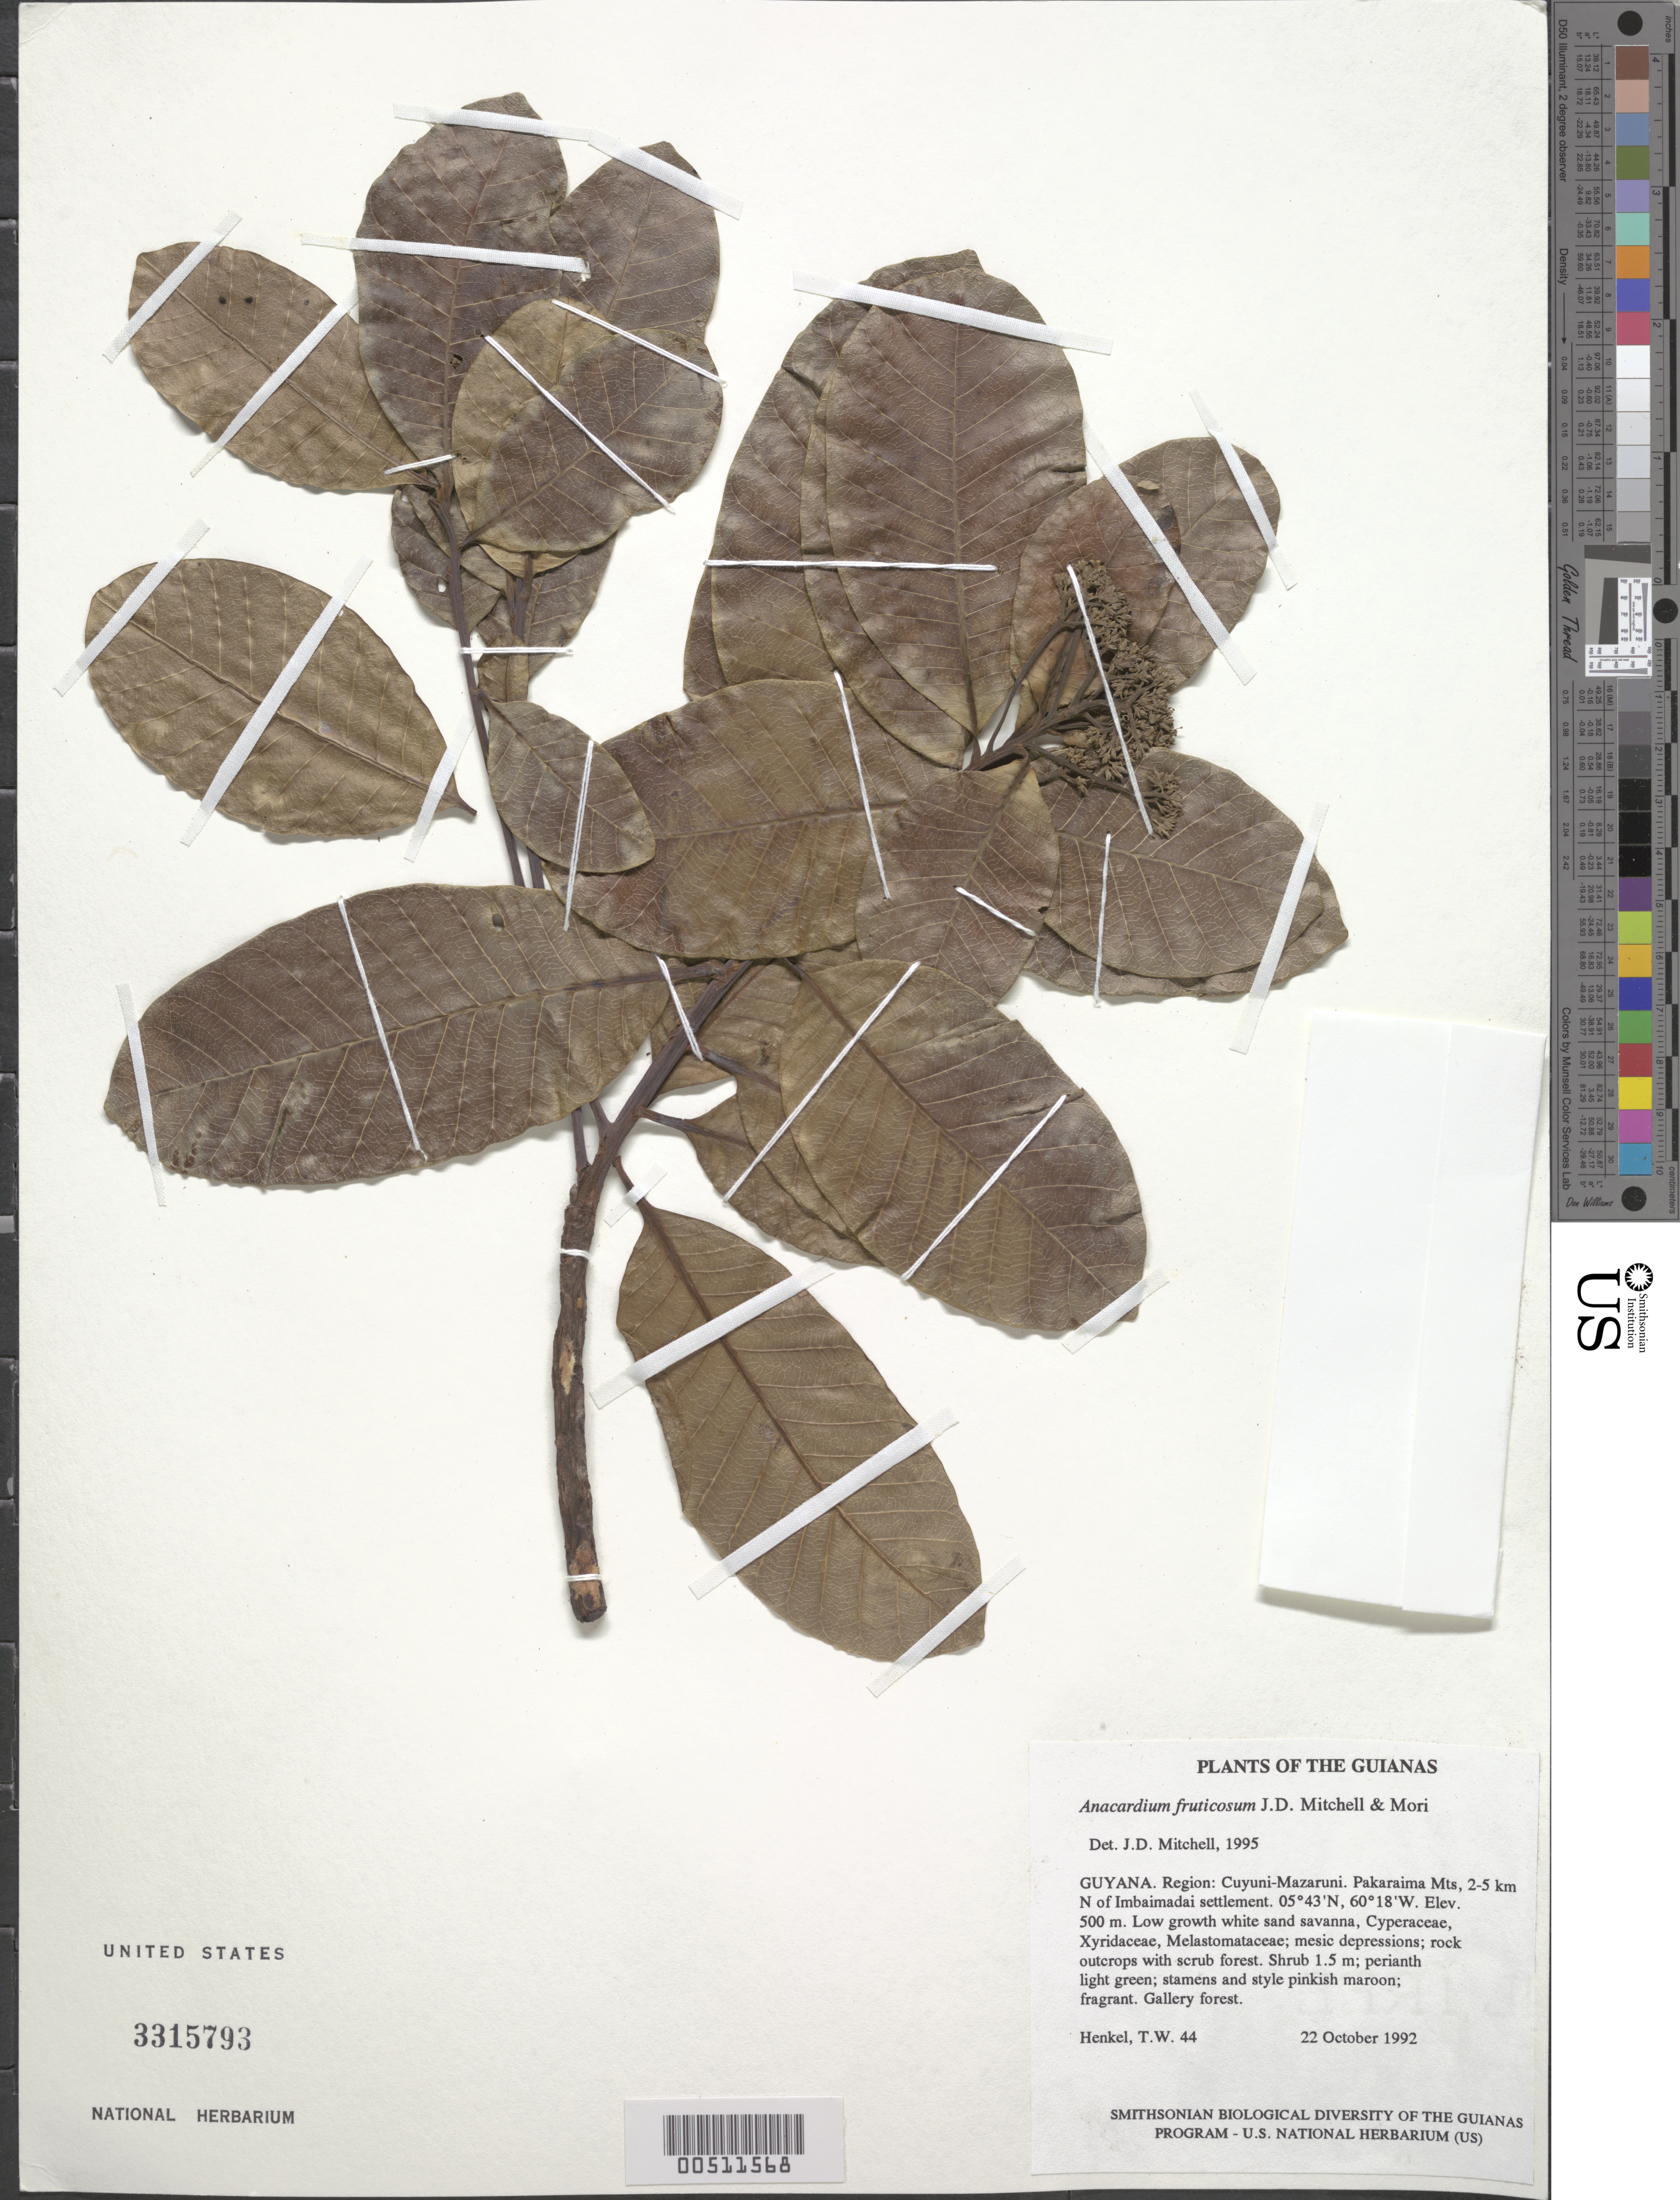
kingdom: Plantae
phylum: Tracheophyta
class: Magnoliopsida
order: Sapindales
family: Anacardiaceae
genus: Anacardium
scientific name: Anacardium fruticosum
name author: J.D. Mitch. & S.A. Mori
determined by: Mitchell, John D.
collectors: T. Henkel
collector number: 44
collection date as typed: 22 October 1992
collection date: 1992-10-22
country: Guyana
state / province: Cuyuni-Mazaruni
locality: Pakaraima Mts, 2-5 km N of Imbaimadai settlement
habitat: Low growth white sand savanna, Cyperaceae, Xyridaceae, Melastomataceae; mesic depressions; rock outcrops with scrub forest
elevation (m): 500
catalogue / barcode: US 3315793